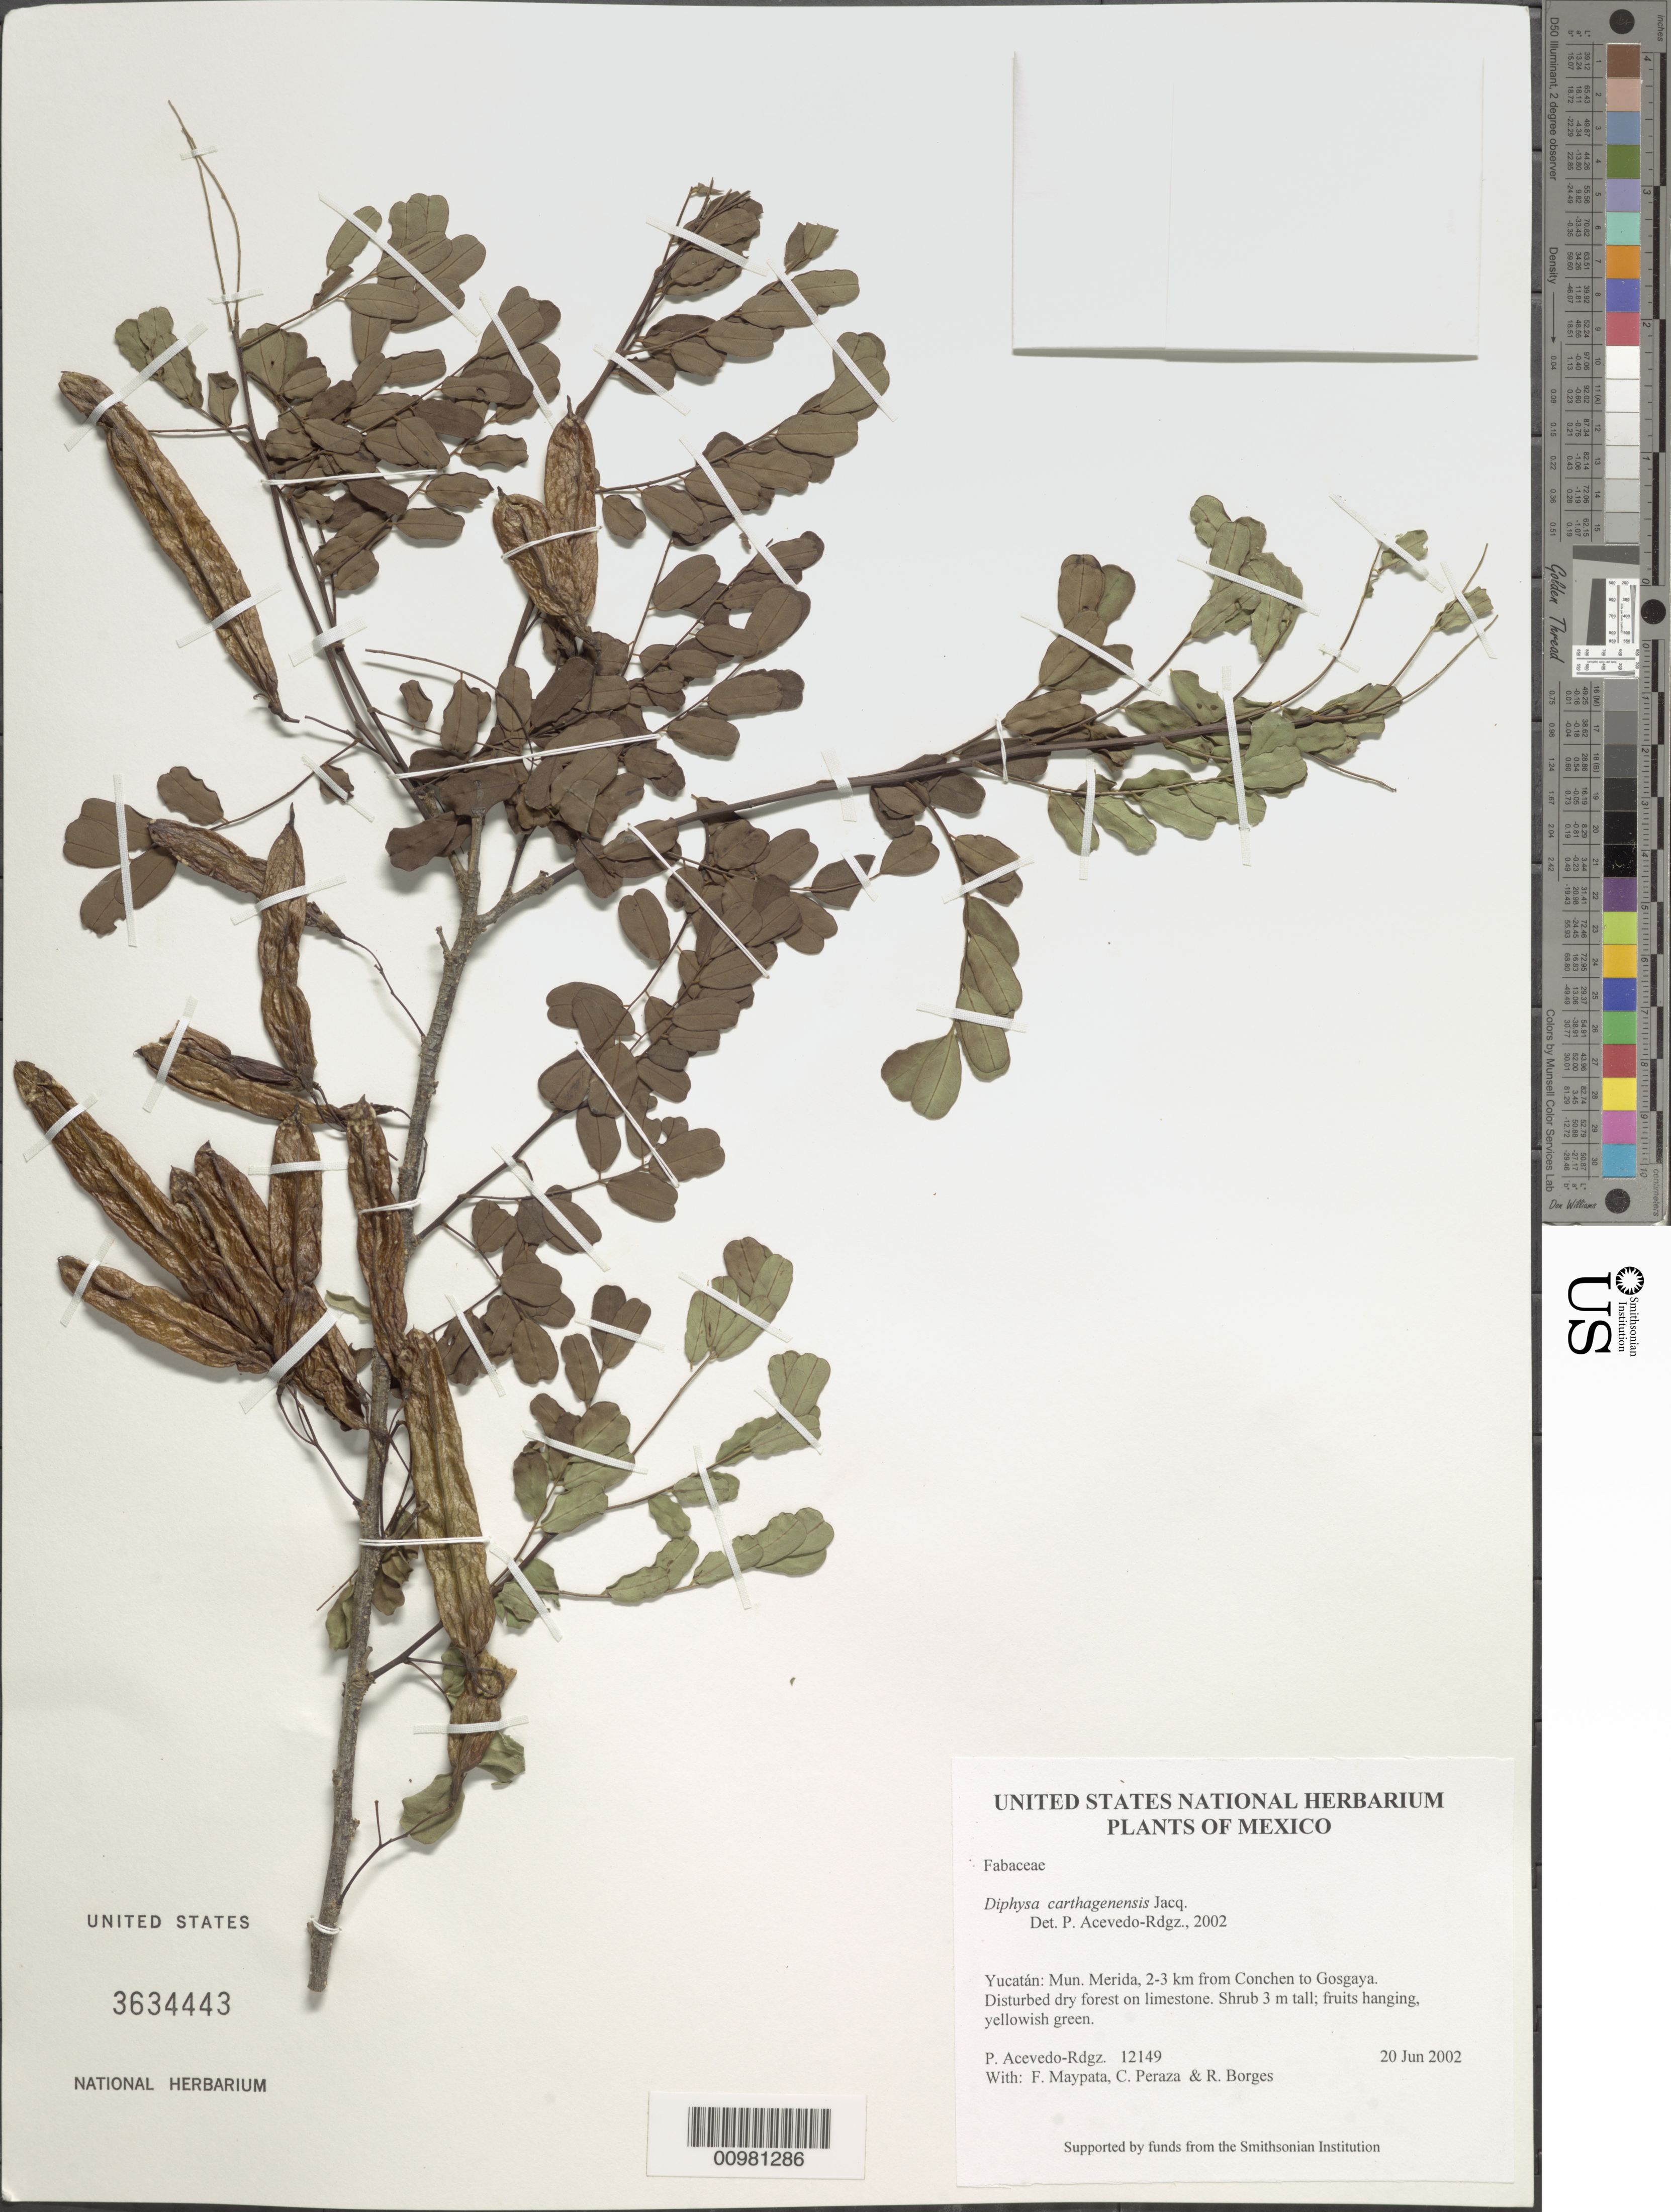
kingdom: Plantae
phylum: Tracheophyta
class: Magnoliopsida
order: Fabales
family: Fabaceae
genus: Diphysa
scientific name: Diphysa carthagenensis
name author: Jacq.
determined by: Acevedo-Rodríguez, P., (BOT), Smithsonian Institution - National Museum of Natural History (UNITED STATES)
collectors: P. Acevedo-Rodr., F. Maypata, C. Peraza & R. Borges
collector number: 12149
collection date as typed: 20 Jun 2002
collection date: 2002-06-20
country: Mexico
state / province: Yucatán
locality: Yucatán: Mun. Merida, 2-3 km from Conchen to Gosgaya.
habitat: Disturbed dry forest on limestone.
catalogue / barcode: US 3634443